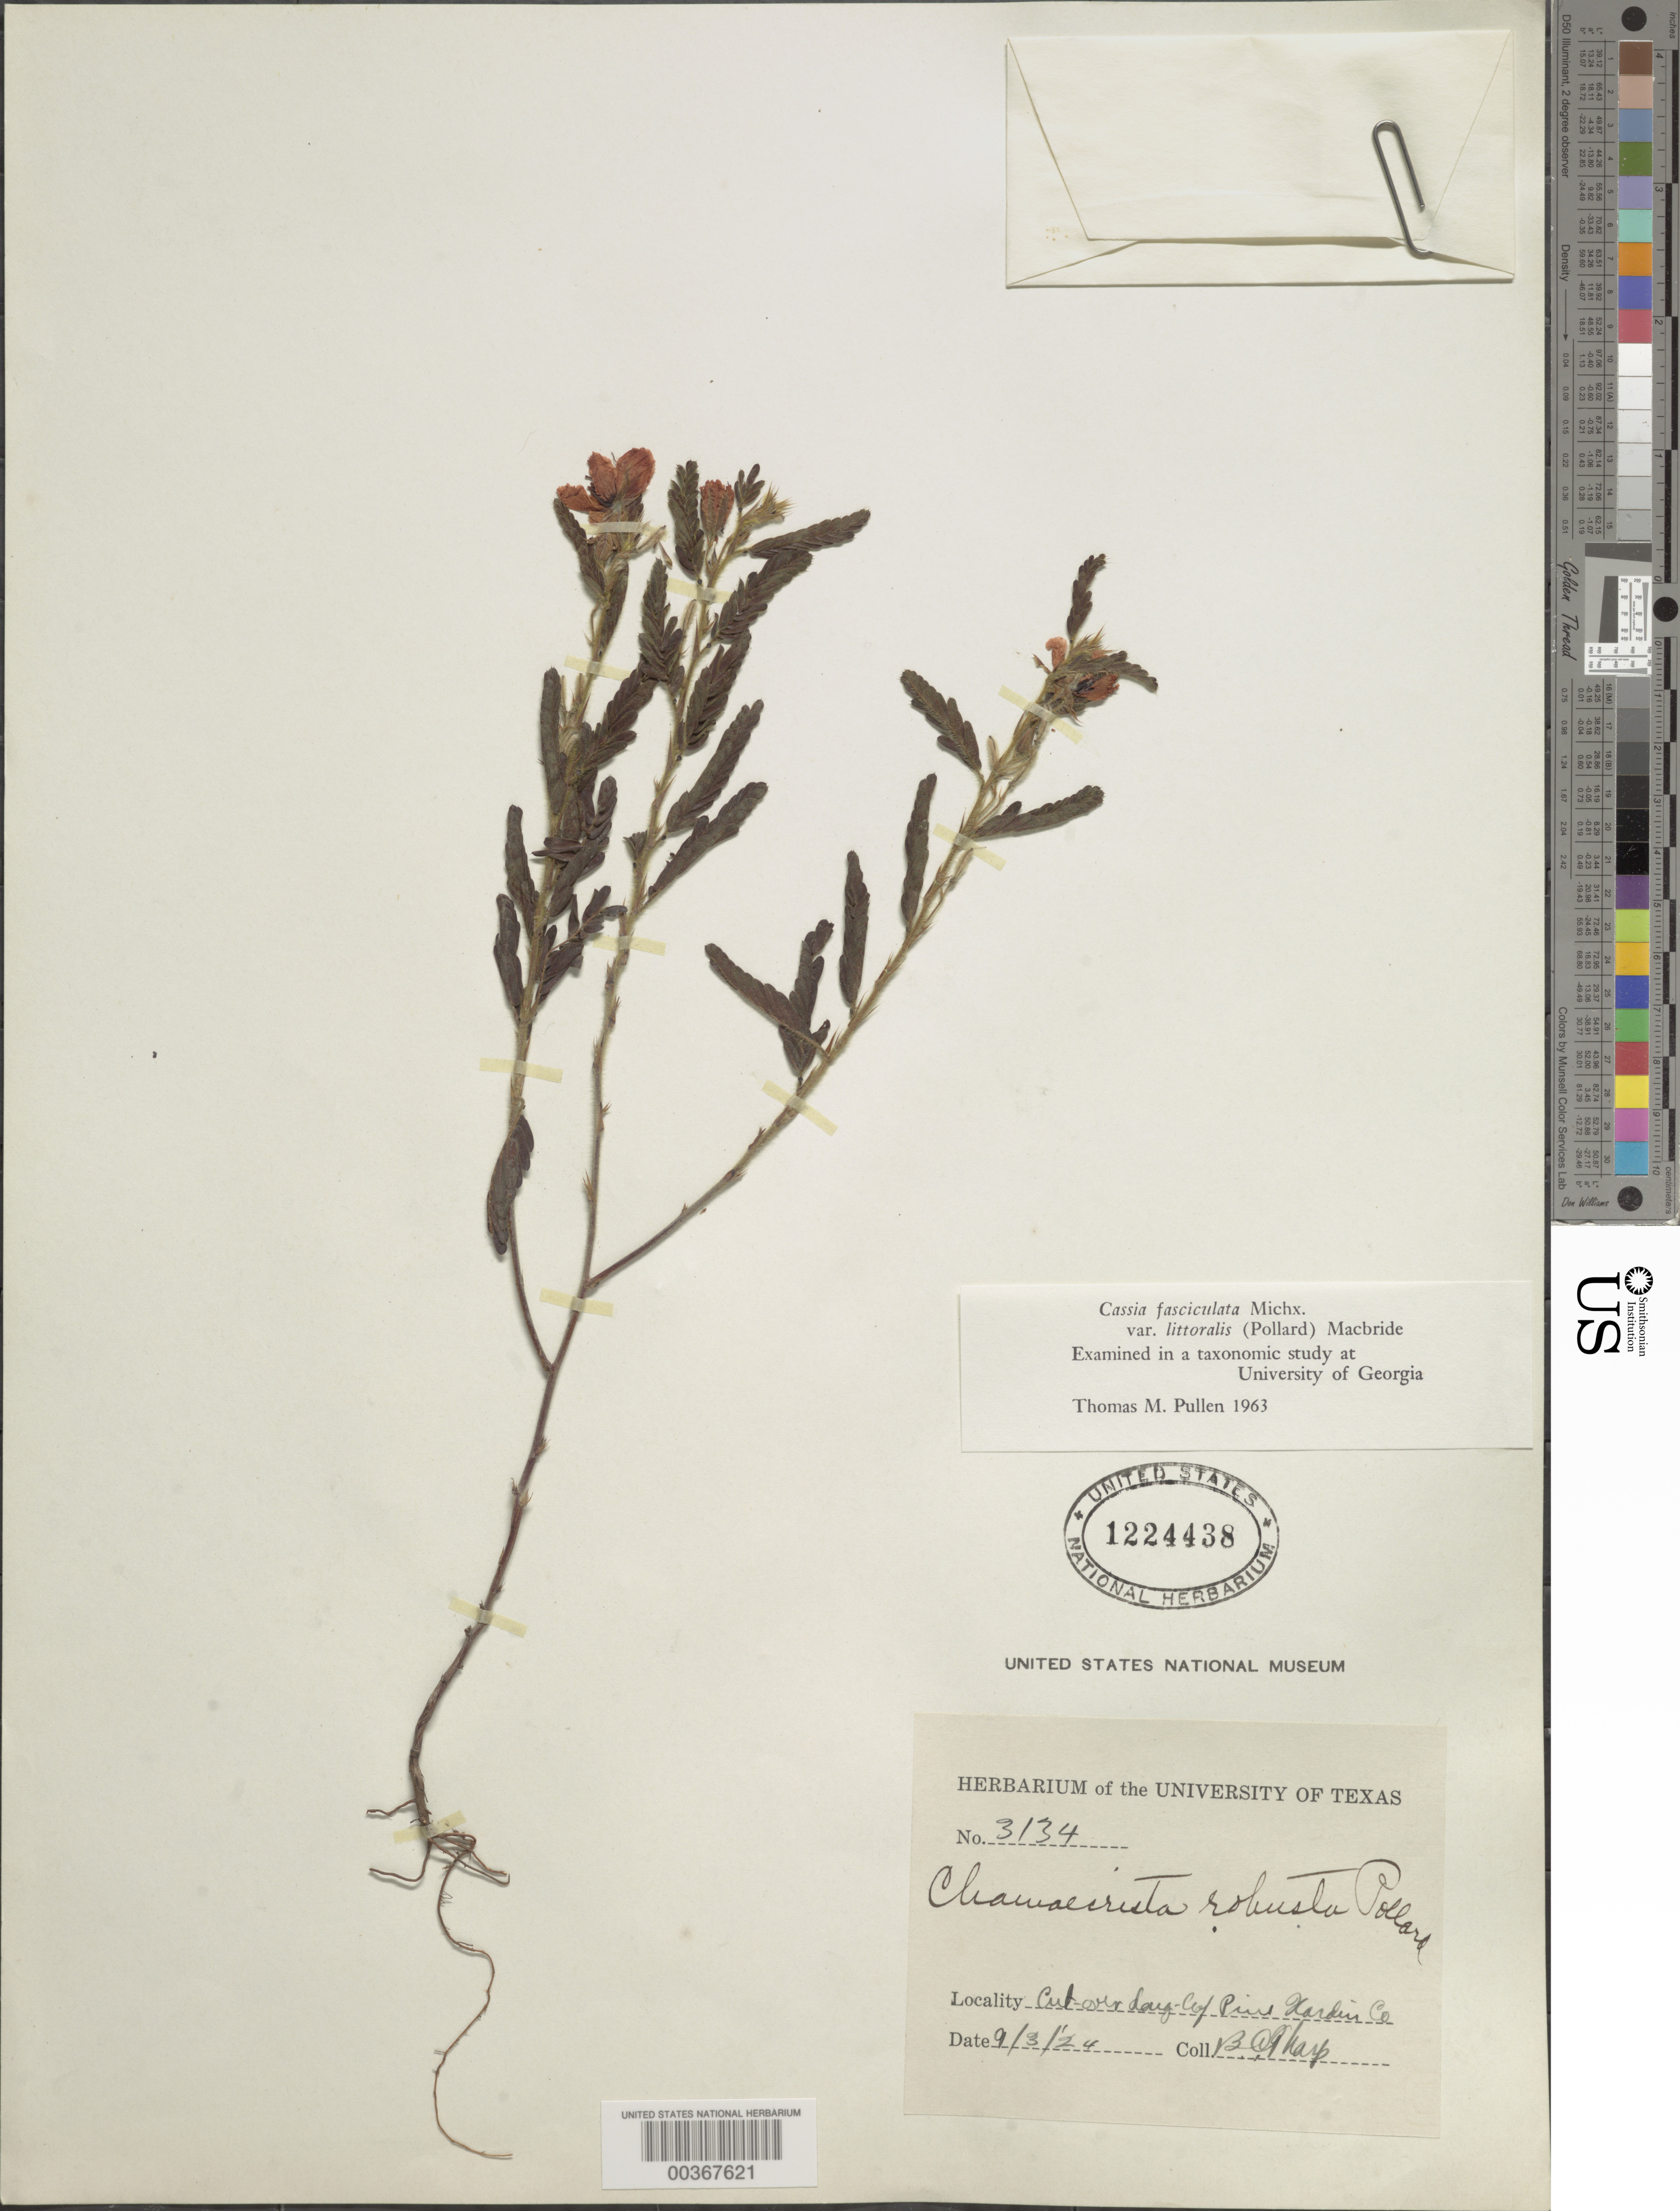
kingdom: Plantae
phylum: Tracheophyta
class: Magnoliopsida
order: Fabales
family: Fabaceae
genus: Chamaecrista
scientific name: Chamaecrista fasciculata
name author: (Michx.) Greene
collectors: B. C. Tharp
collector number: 3134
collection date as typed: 03 Sep 1924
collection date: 1924-09-03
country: United States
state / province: Texas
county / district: Hardin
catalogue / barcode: US 1224438